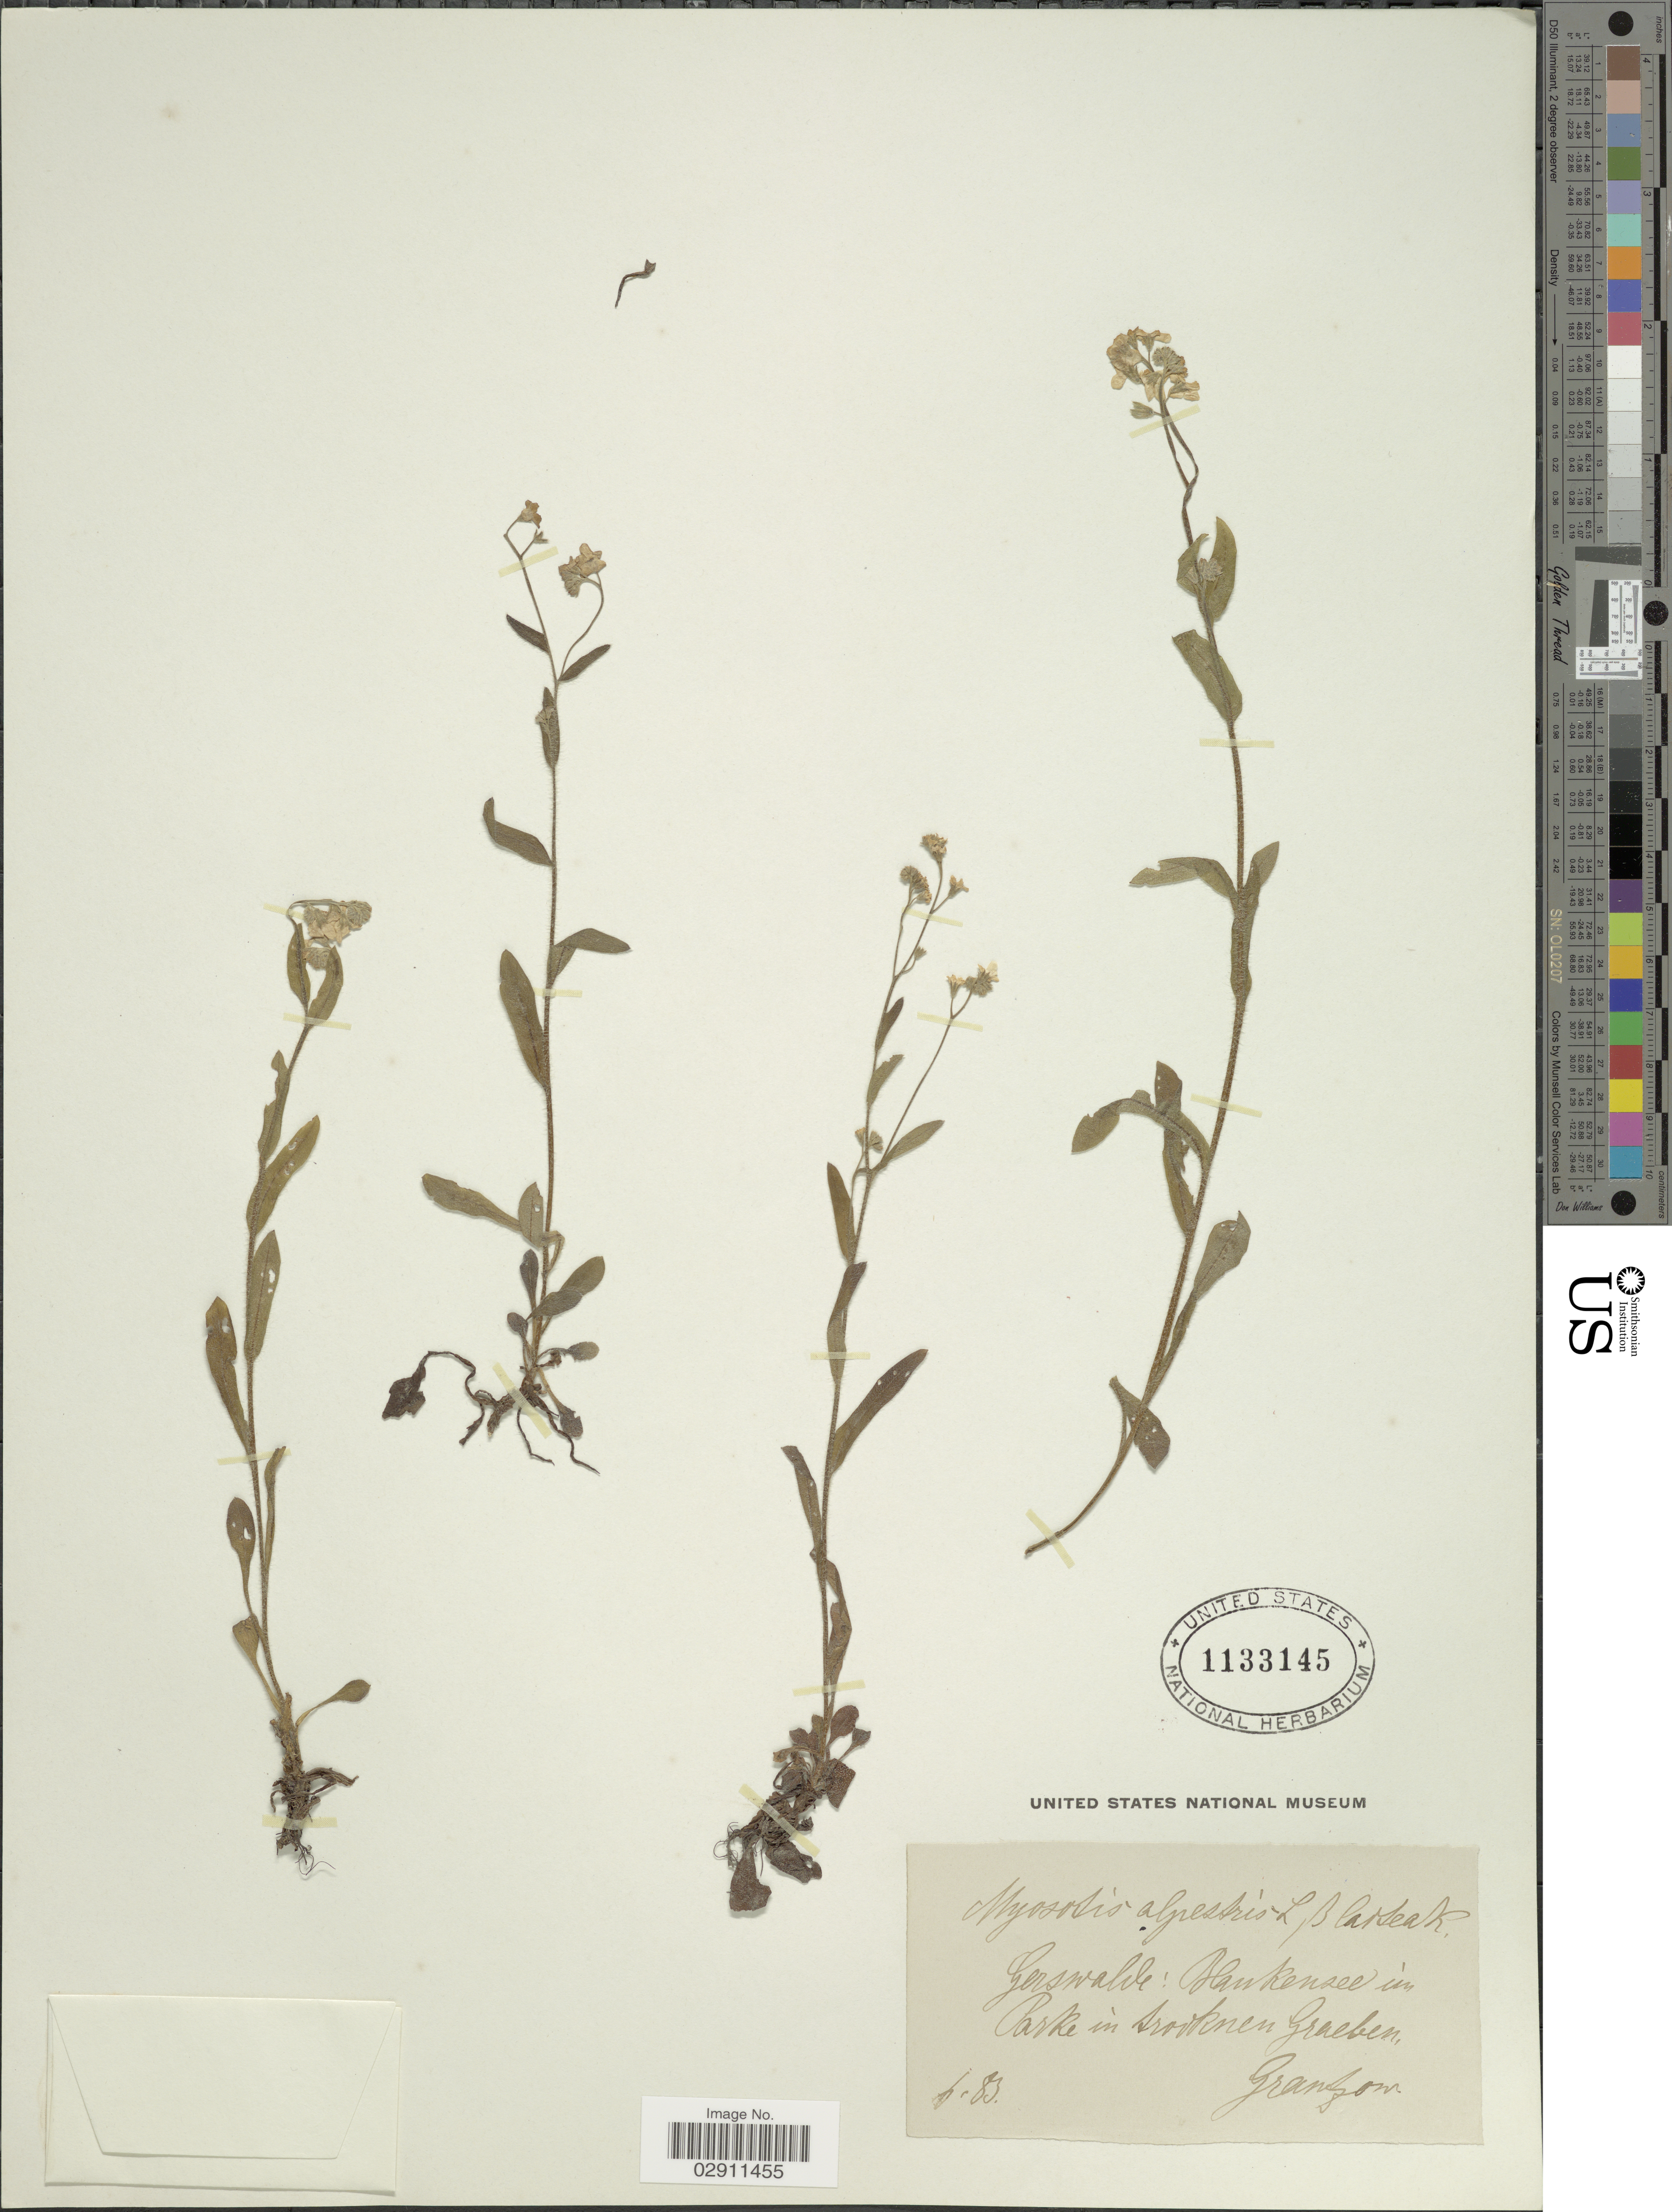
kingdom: Plantae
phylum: Tracheophyta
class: Magnoliopsida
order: Boraginales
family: Boraginaceae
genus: Myosotis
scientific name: Myosotis alpestris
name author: F.W. Schmidt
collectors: Grantzow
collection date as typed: Transcribed d/m/y: /6/83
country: Germany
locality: Gerswalde: Blankensee in Parke in trocknen Graeben.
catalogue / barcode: US 1133145